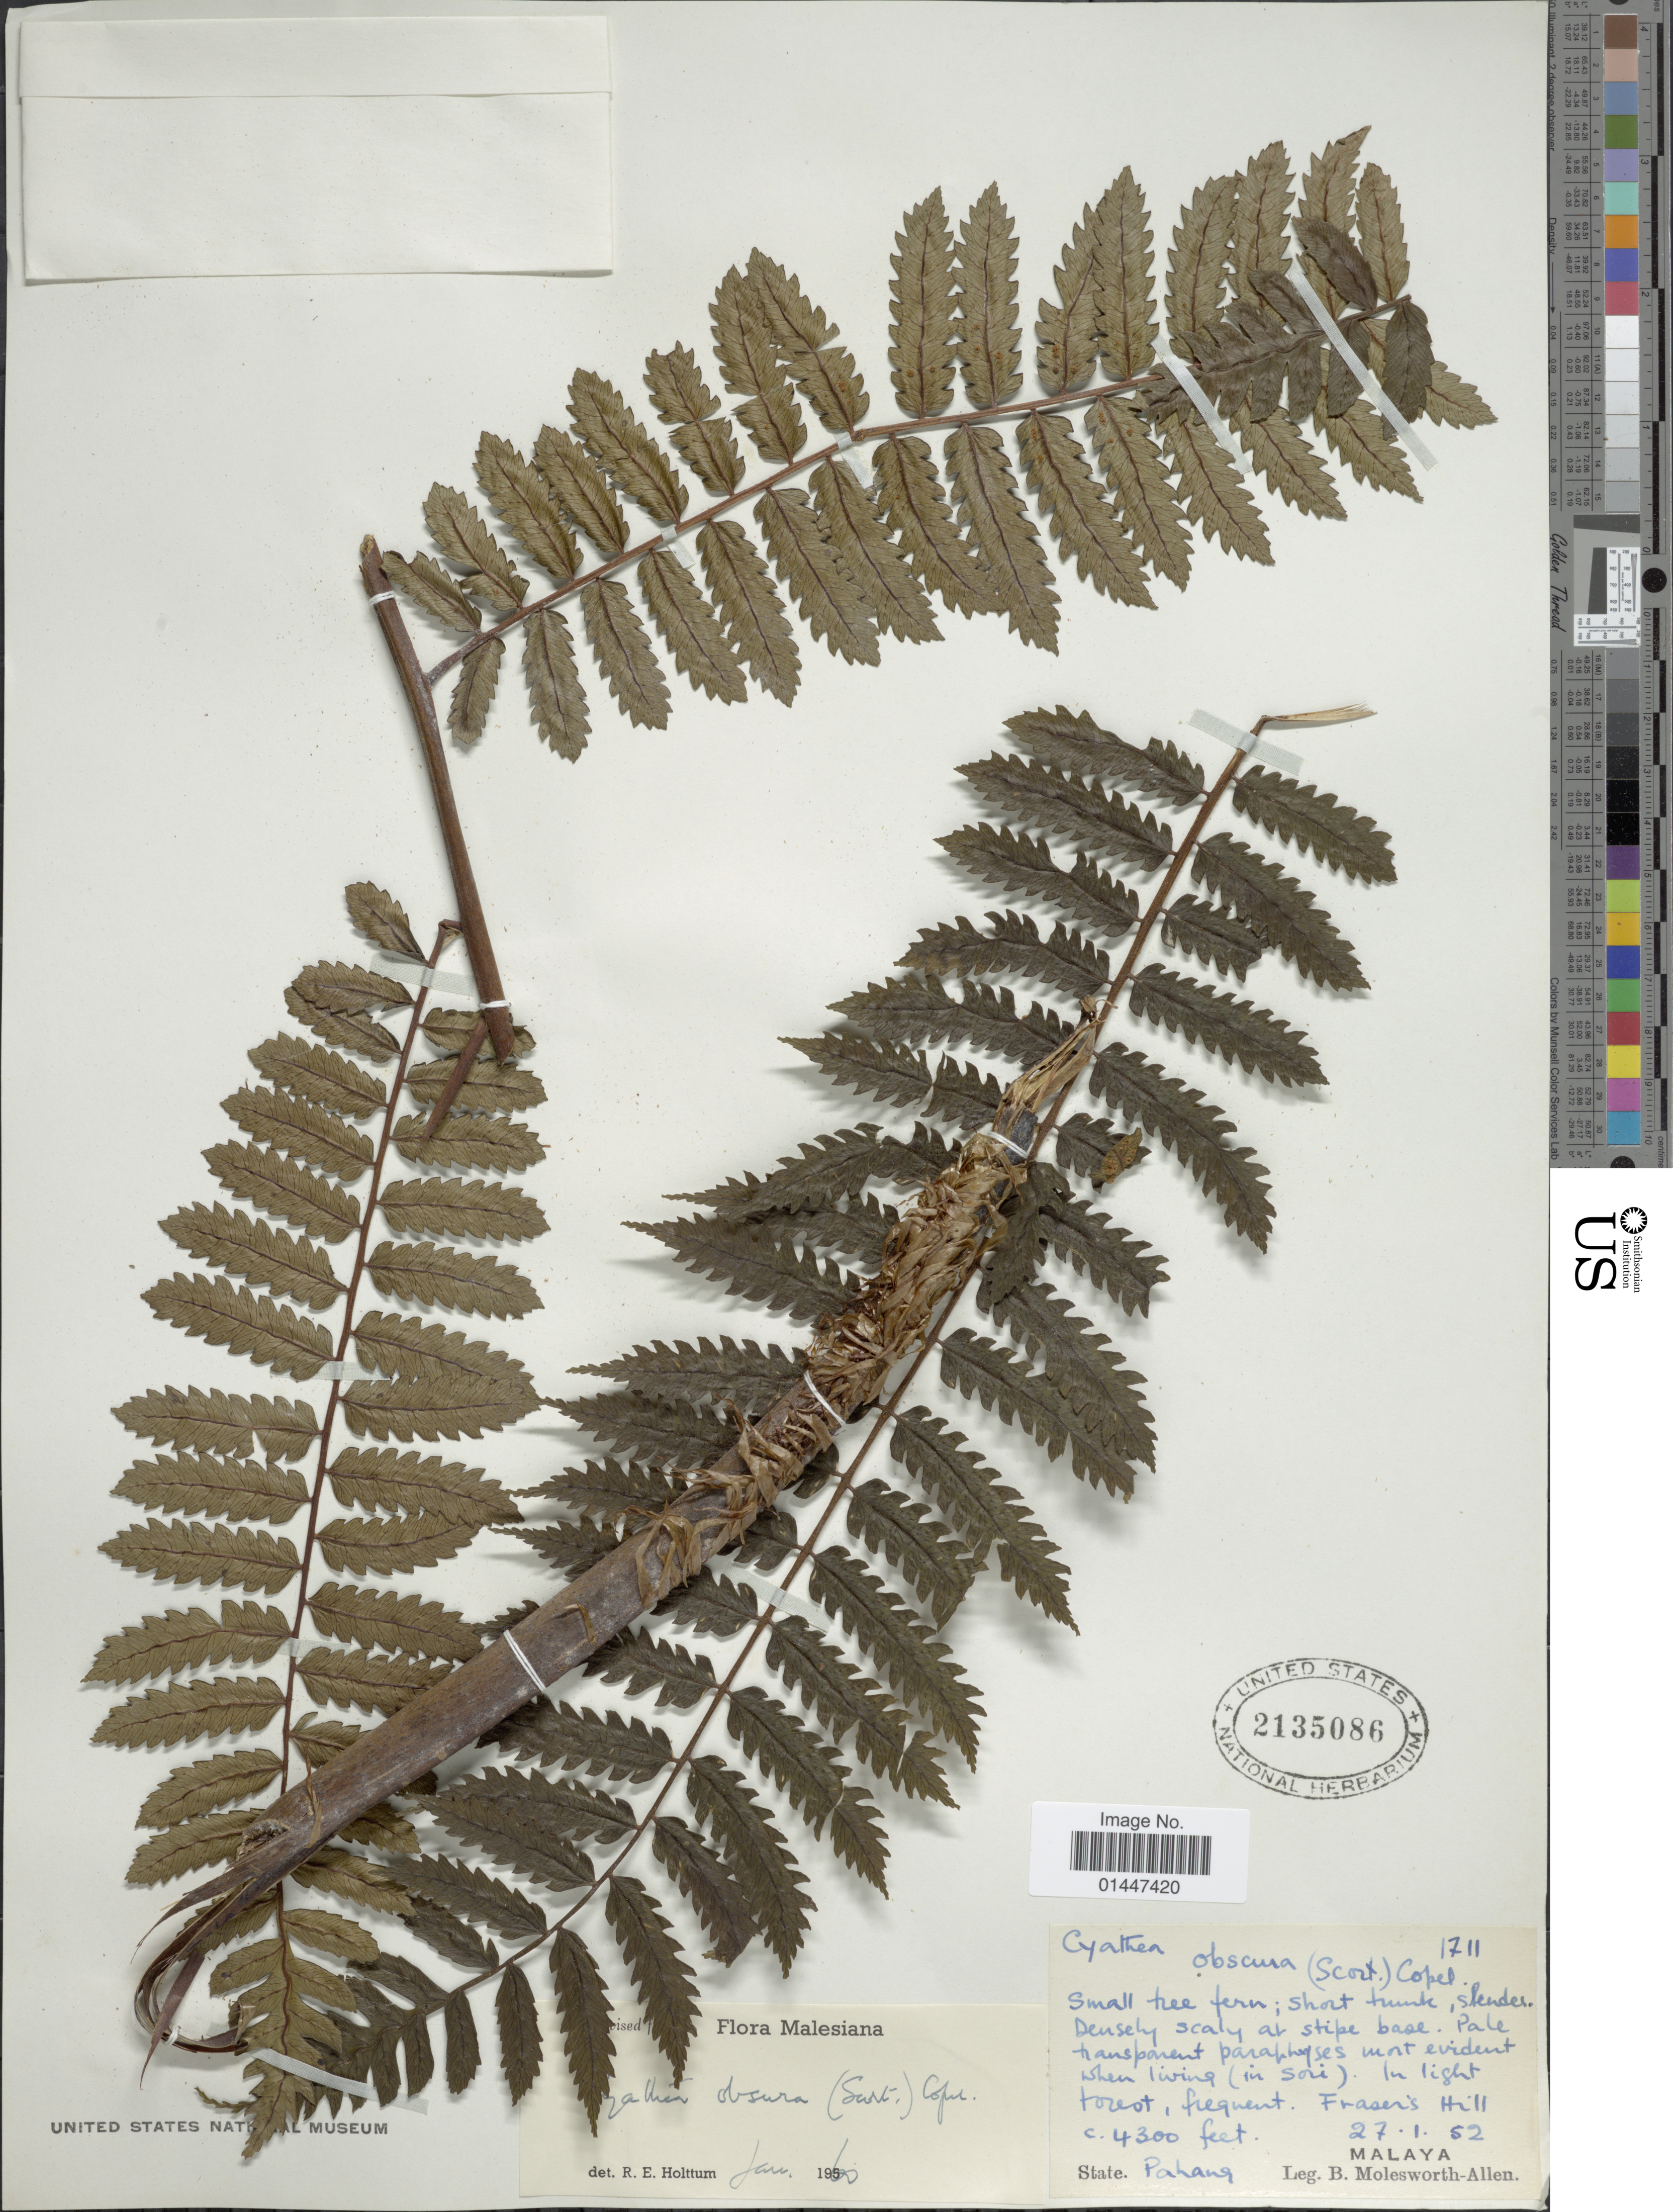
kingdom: Plantae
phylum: Tracheophyta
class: Polypodiopsida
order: Cyatheales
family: Cyatheaceae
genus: Sphaeropteris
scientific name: Sphaeropteris obscura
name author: (Scort.) R.M. Tryon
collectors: B. E. G. Molesworth-Allen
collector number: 1711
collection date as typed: Transcribed d/m/y: 27/1/52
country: Malaysia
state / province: Pahang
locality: Malaya. In light forest, frequent. Frasers Hill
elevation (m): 1311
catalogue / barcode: US 2135086